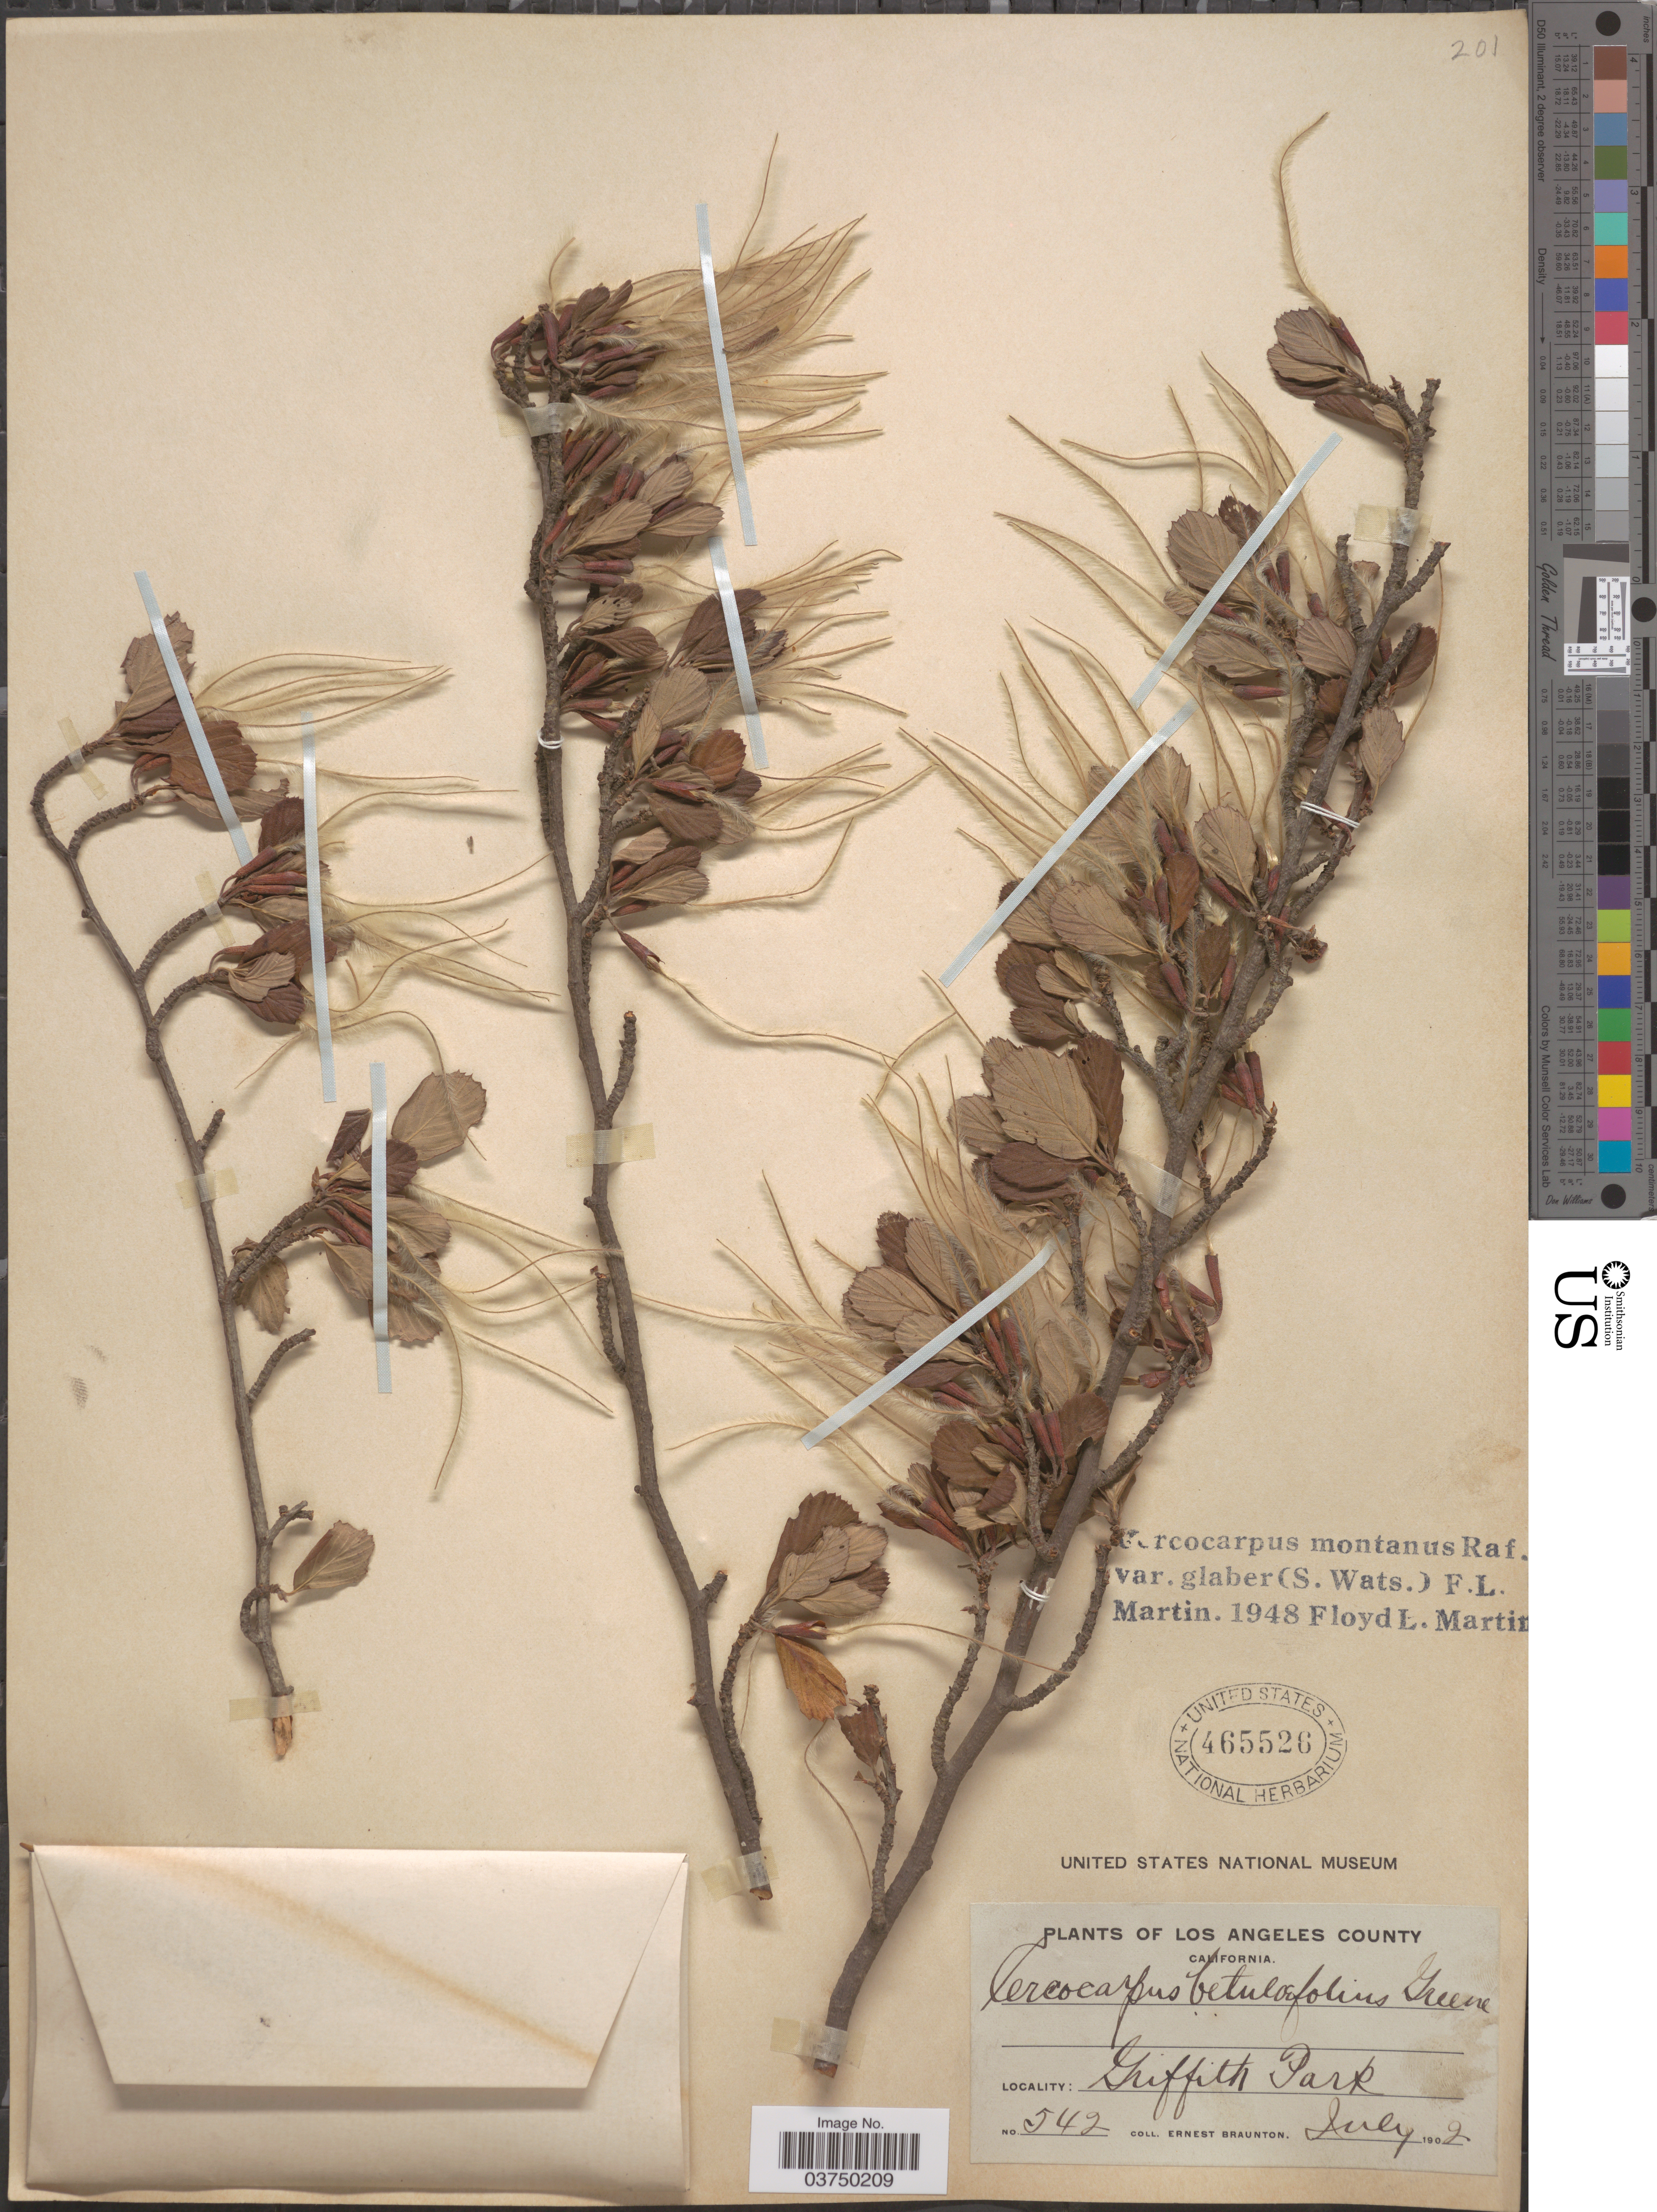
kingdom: Plantae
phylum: Tracheophyta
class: Magnoliopsida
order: Rosales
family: Rosaceae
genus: Cercocarpus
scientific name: Cercocarpus montanus var. glaber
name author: (S. Watson) F.L. Martin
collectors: E. Braunton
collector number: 542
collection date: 1902-07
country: United States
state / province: California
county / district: Los Angeles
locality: Los Angeles County. Griffith Park.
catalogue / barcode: US 465526